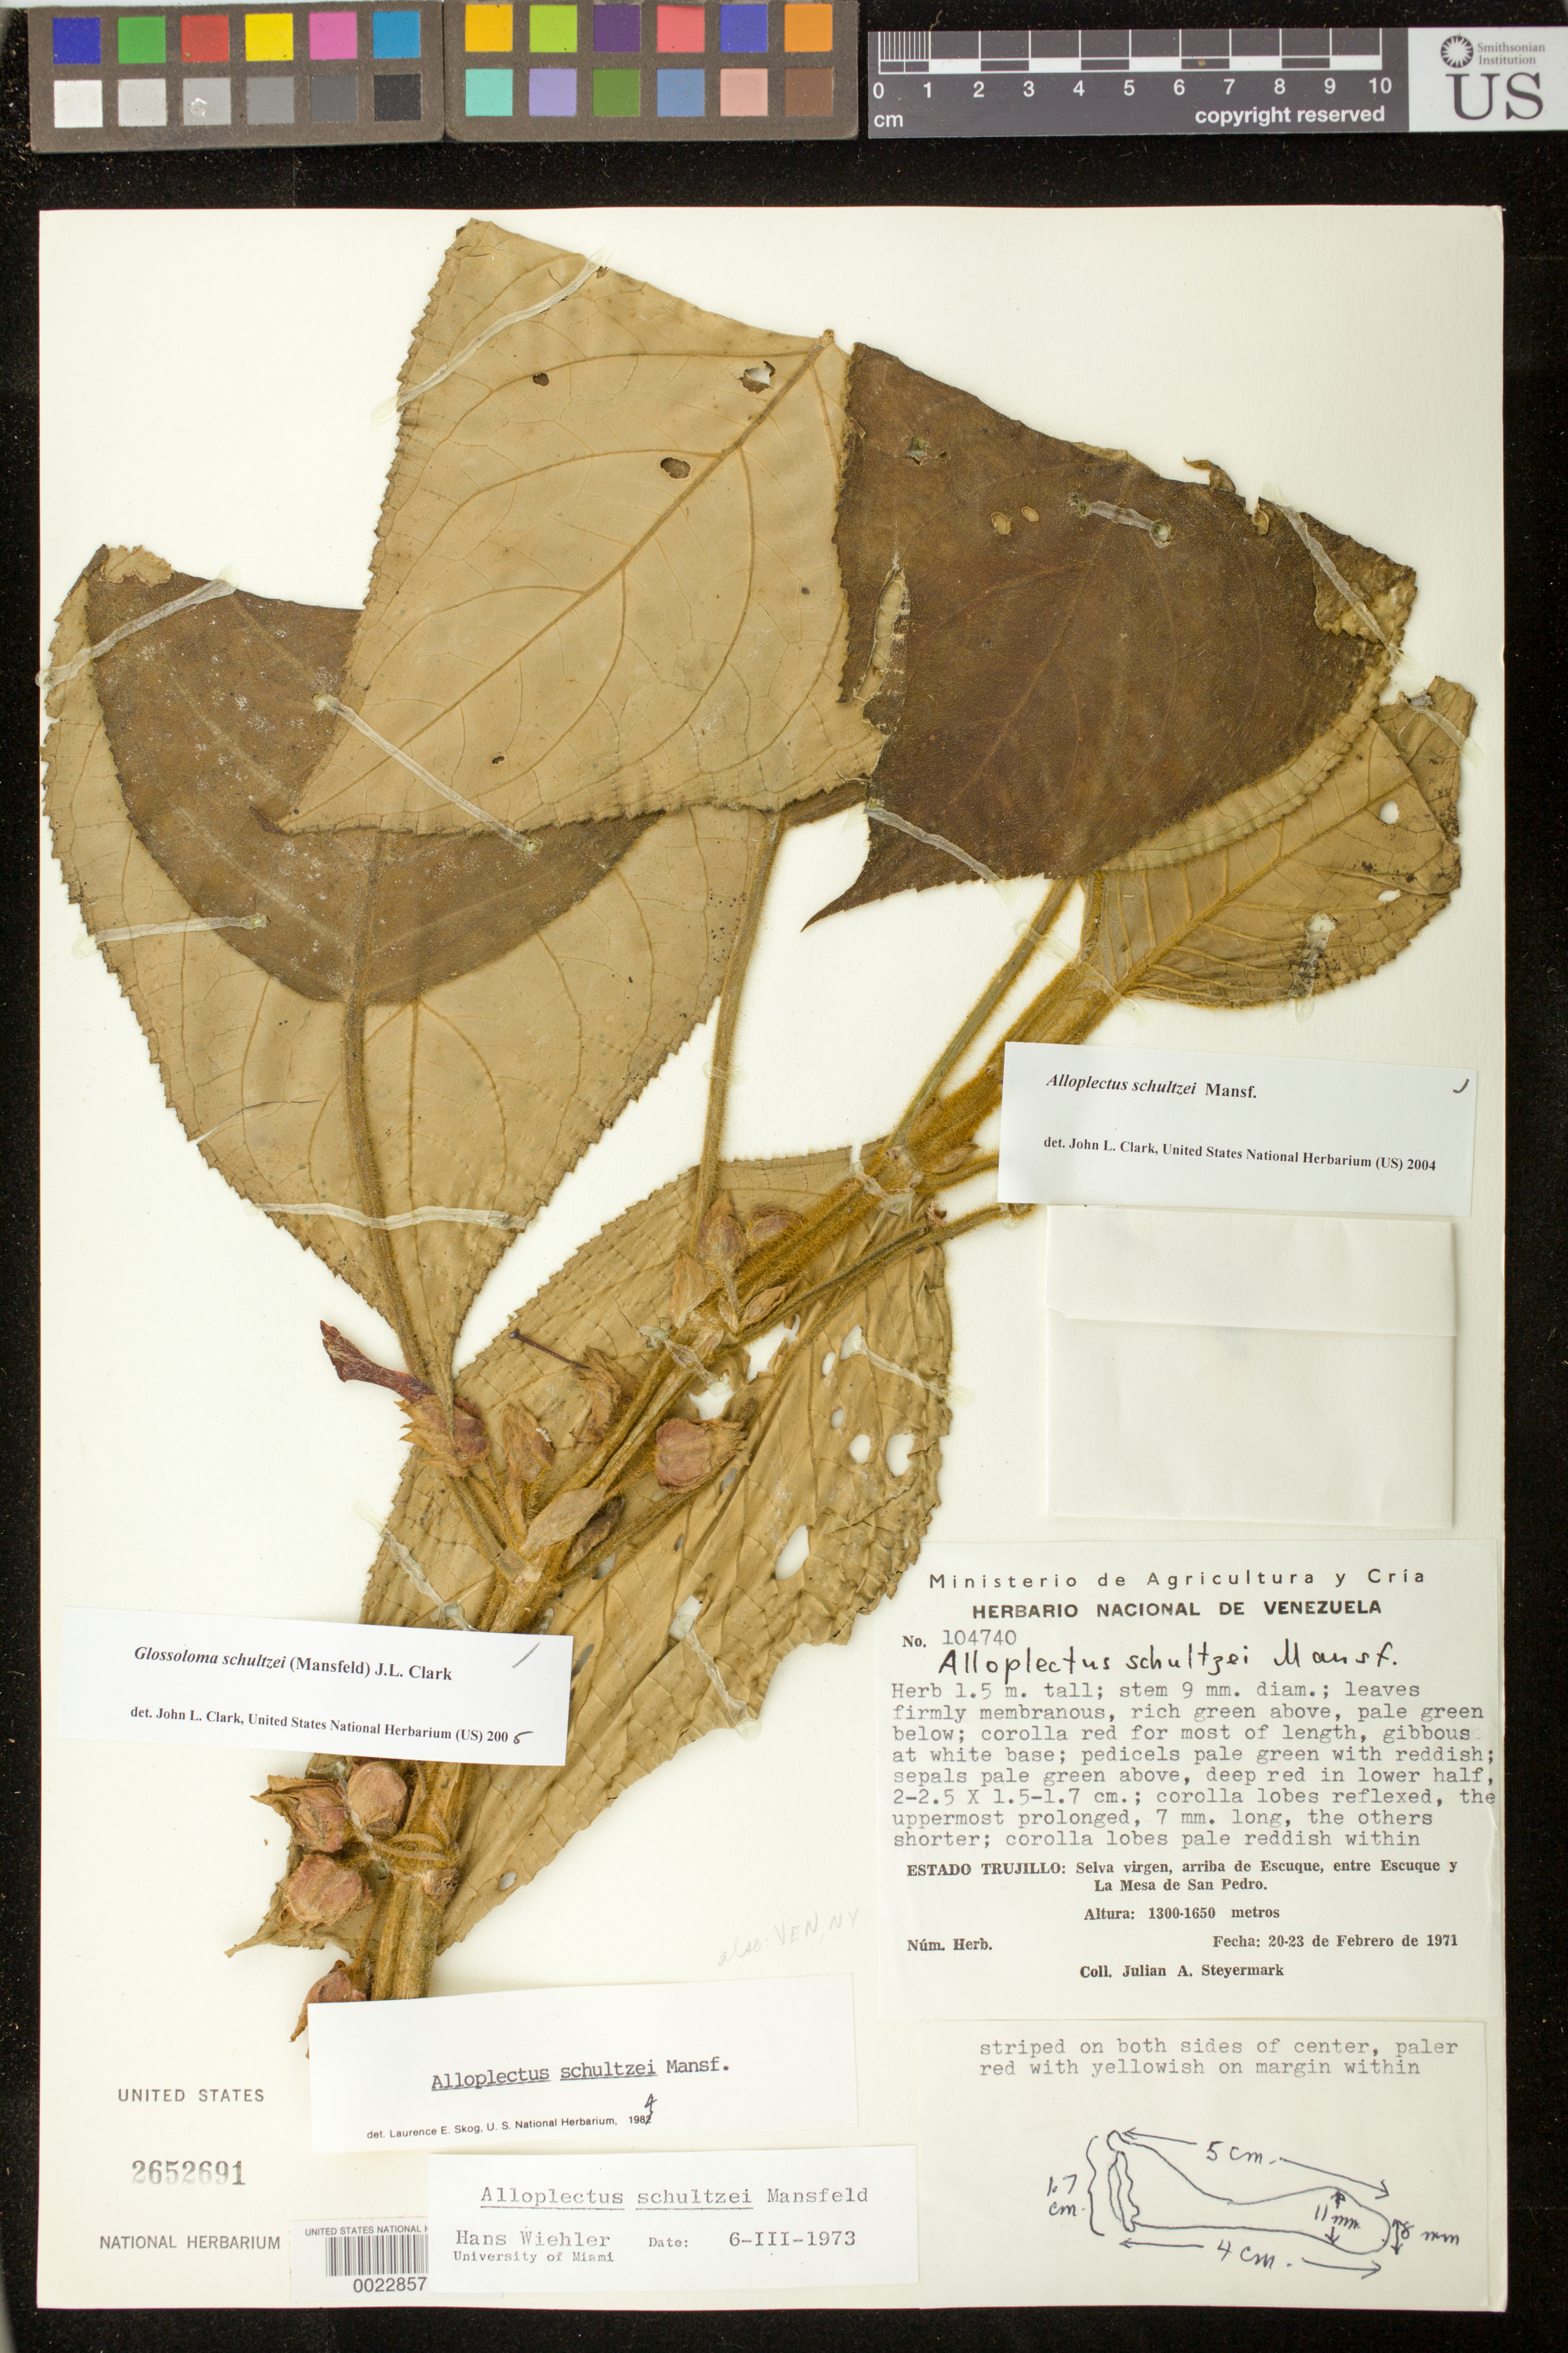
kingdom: Plantae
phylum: Tracheophyta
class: Magnoliopsida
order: Lamiales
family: Gesneriaceae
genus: Glossoloma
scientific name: Glossoloma schultzei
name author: (Mansf.) J.L. Clark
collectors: J. Steyermark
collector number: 104740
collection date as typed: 20-23 Feb 1971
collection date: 1971-02-20/1971-02-23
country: Venezuela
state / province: Trujillo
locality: Above Escuque, between Escuque and La Mesa de San Pedro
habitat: Virgin forest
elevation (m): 1300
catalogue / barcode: US 2652691